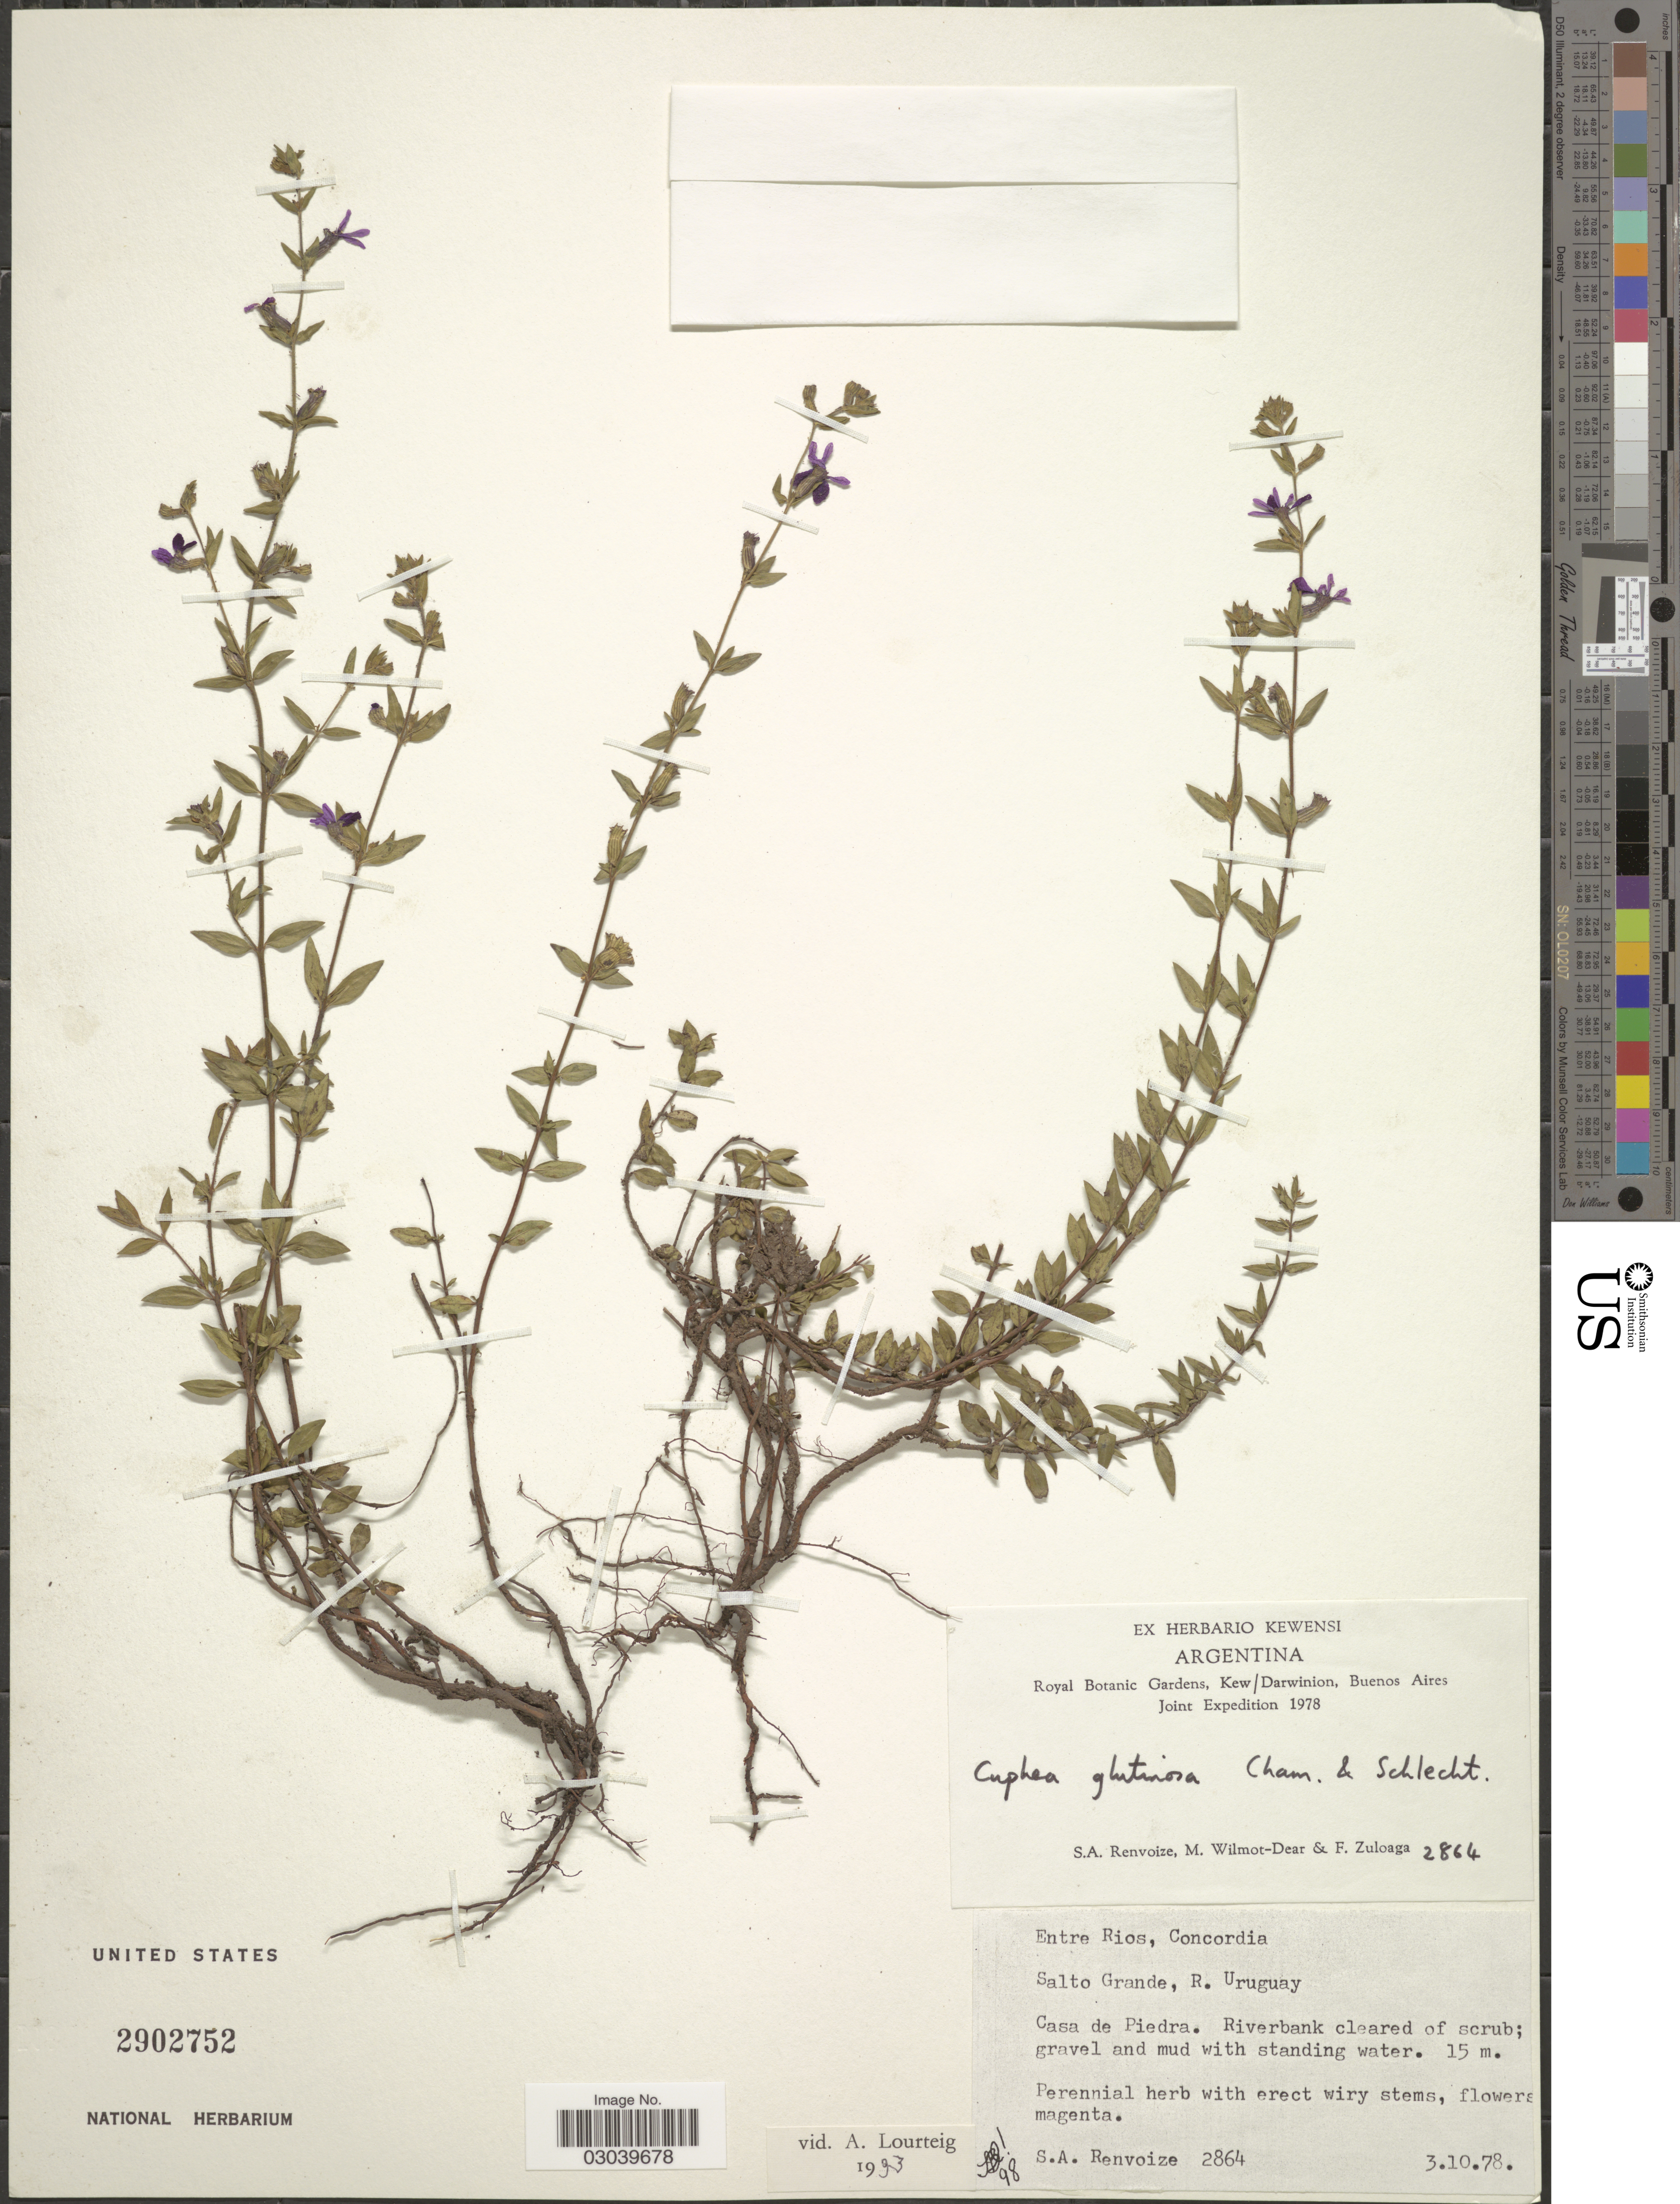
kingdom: Plantae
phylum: Tracheophyta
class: Magnoliopsida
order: Myrtales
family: Lythraceae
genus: Cuphea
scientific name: Cuphea glutinosa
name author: Cham. & Schltdl.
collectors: S. A. Renvoize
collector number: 2864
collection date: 1978-10-03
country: Argentina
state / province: Entre Rios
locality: Concordia. Salto Grande, R. Uruguay. Casa de Piedra.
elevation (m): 15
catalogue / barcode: US 2902752